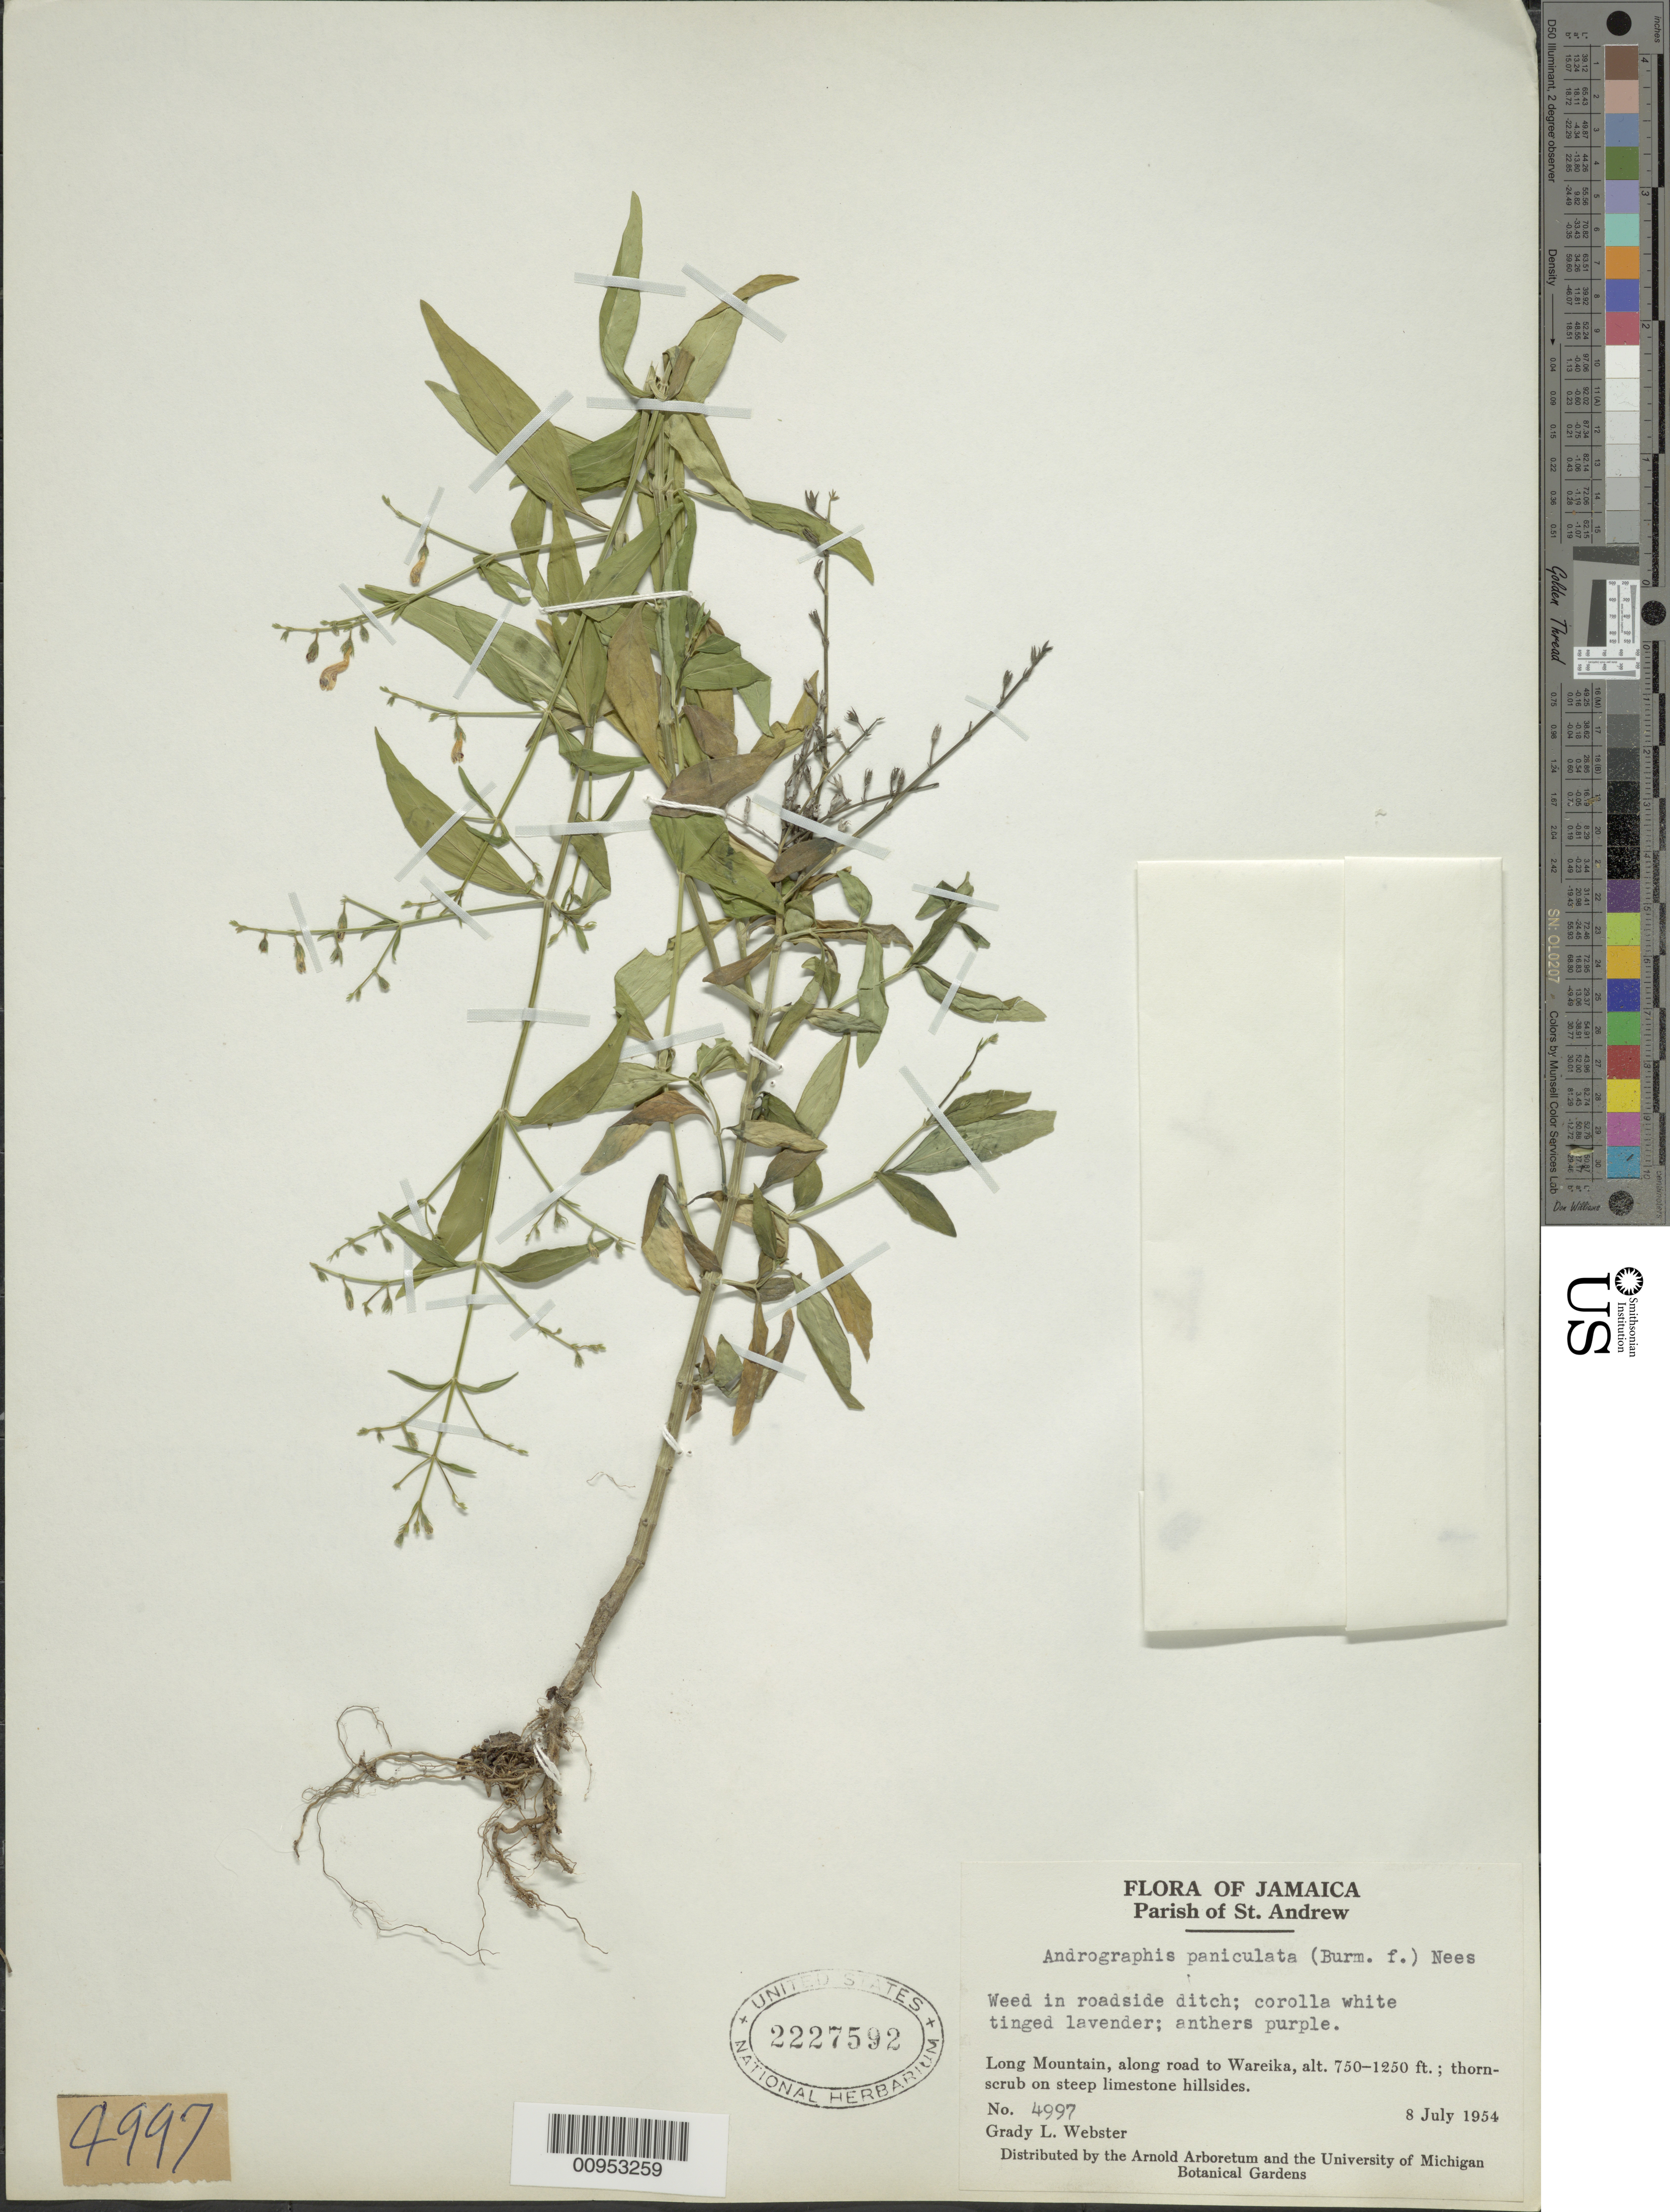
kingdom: Plantae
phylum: Tracheophyta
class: Magnoliopsida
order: Lamiales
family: Acanthaceae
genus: Andrographis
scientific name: Andrographis paniculata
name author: (Burm. f.) Nees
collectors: G. L. Webster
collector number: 4997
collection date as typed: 08 Jul 1954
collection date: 1954-07-08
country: Jamaica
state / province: Saint Andrew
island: Jamaica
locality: Long Mountain, along road to Wareika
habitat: Thorn-scrub on steep limestone hillsides; in roadside ditch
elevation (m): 229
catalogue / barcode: US 2227592